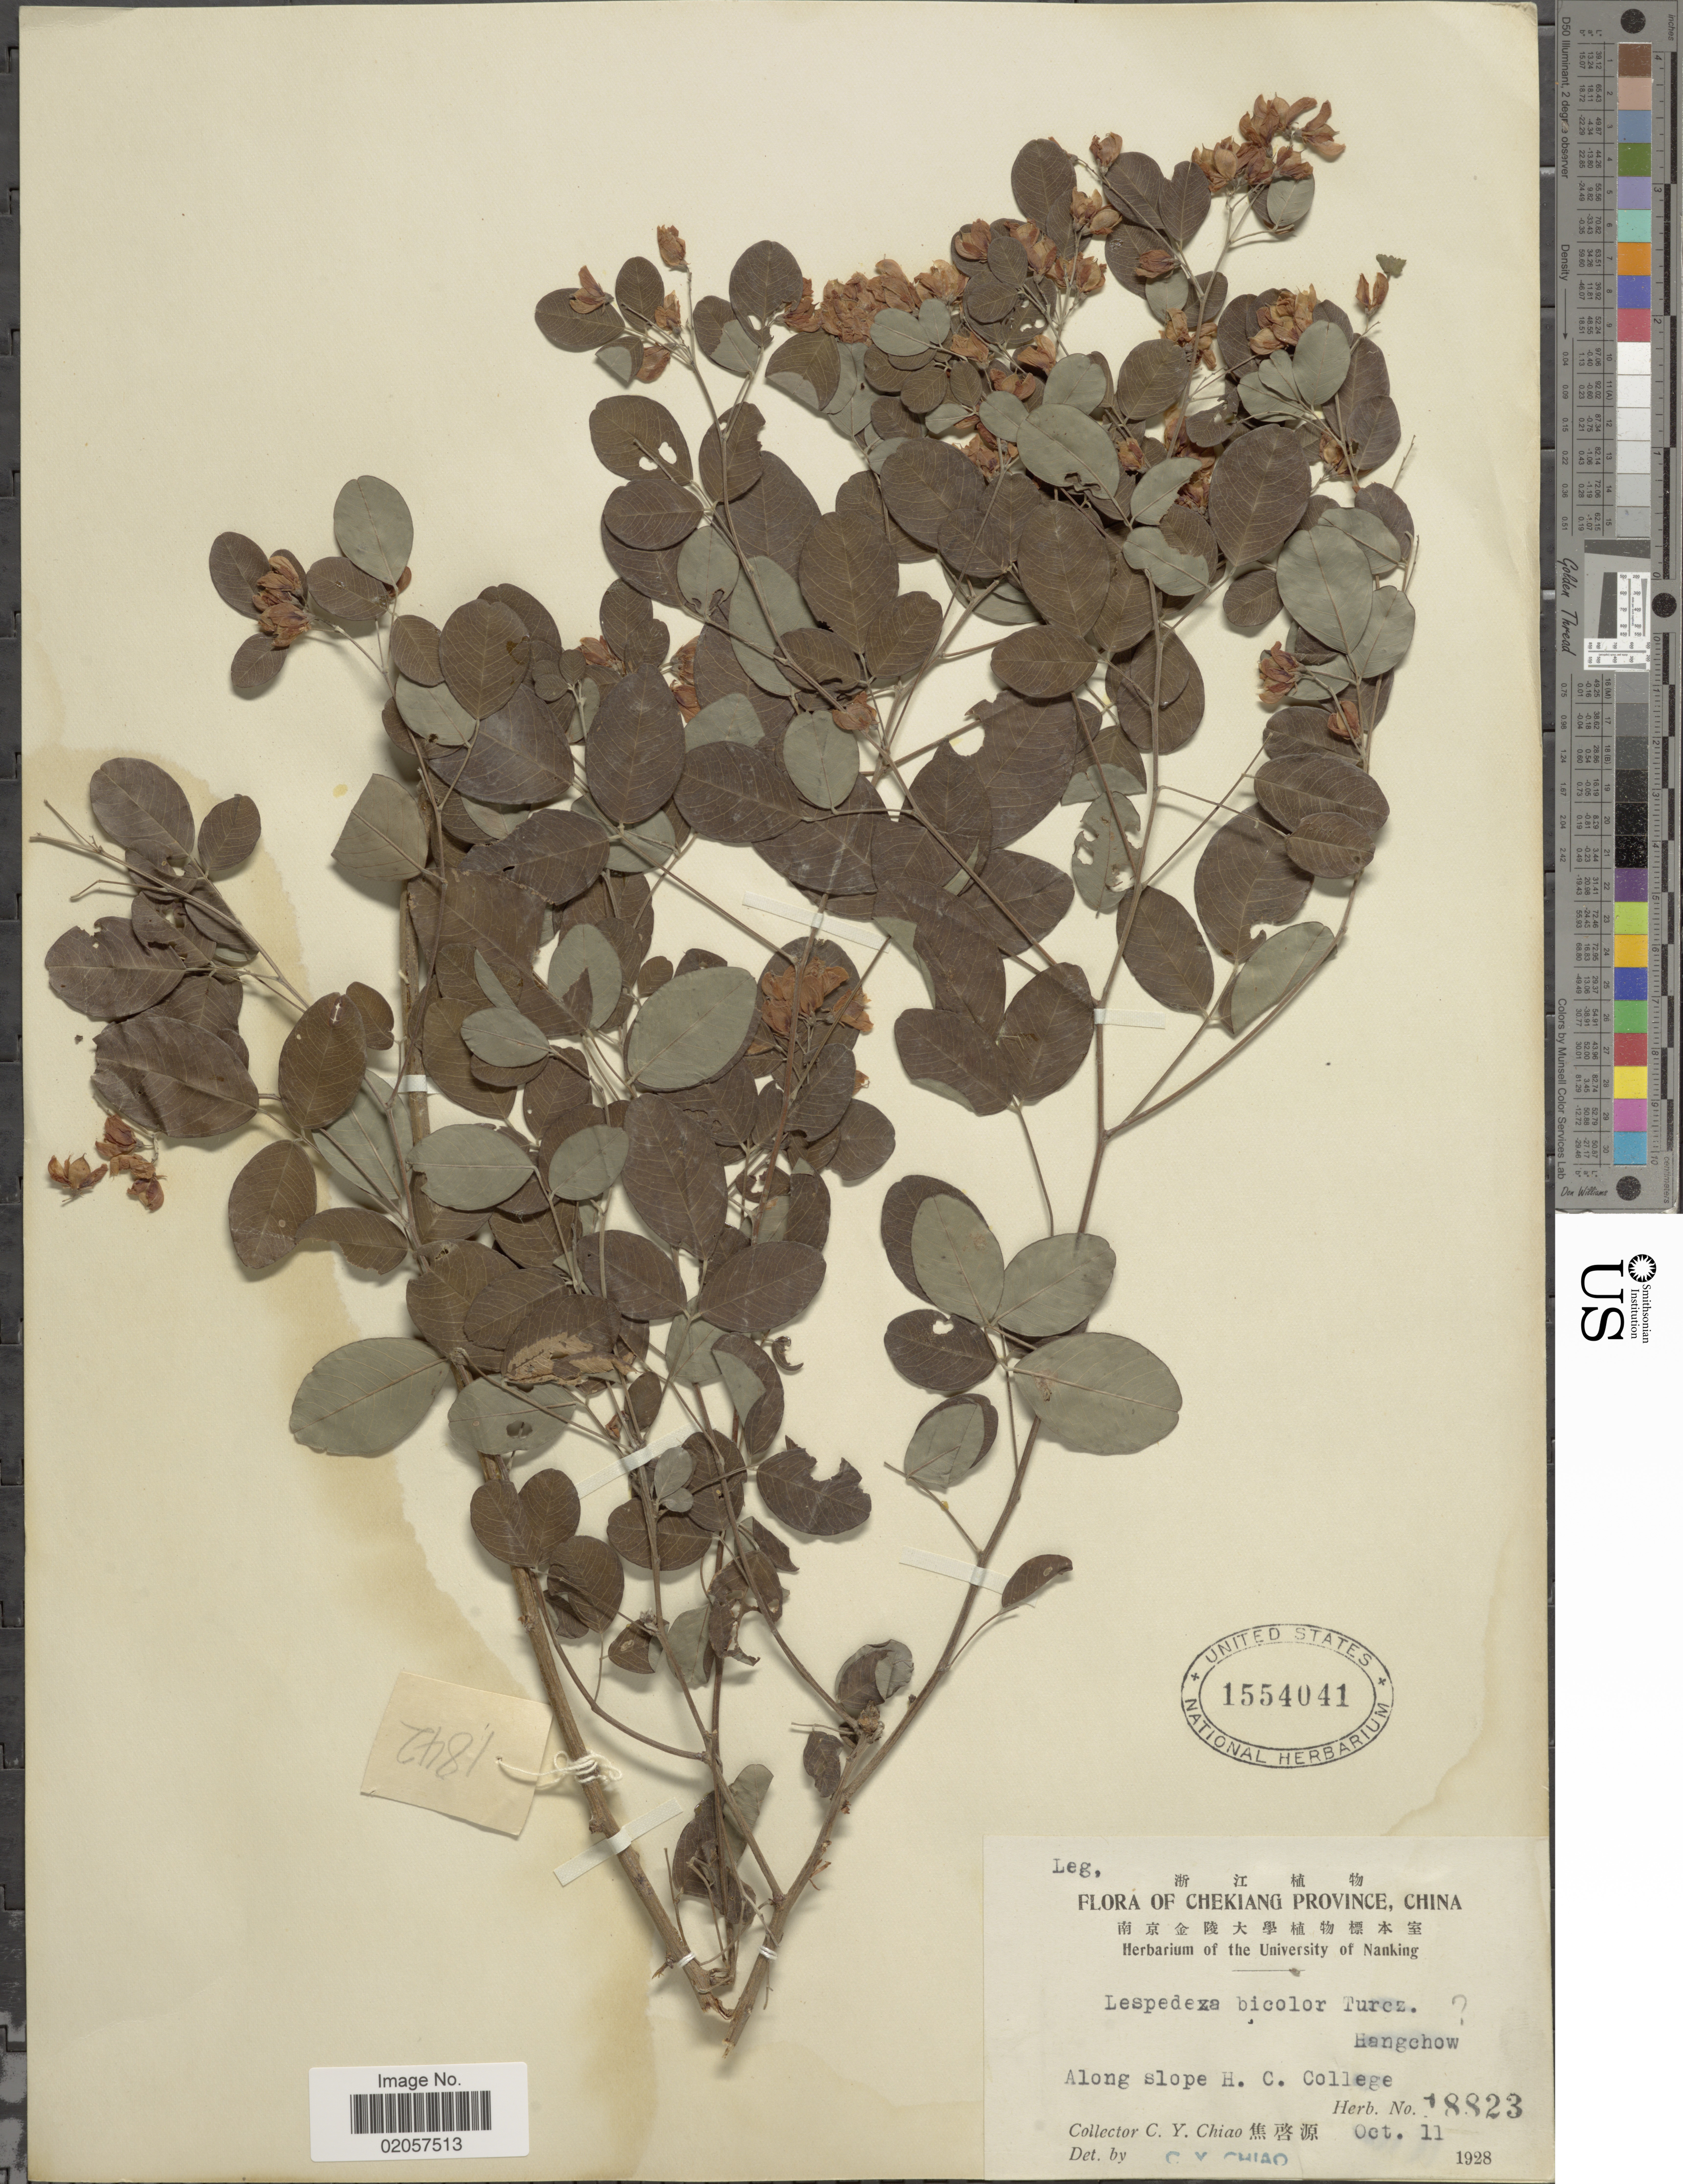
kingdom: Plantae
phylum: Tracheophyta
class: Magnoliopsida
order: Fabales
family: Fabaceae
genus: Lespedeza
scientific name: Lespedeza bicolor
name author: Turcz.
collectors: C. Y. Chiao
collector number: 18823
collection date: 1928-10-11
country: China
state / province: Zhejiang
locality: Chekiang Province, China. Along slope H.C. College.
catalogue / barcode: US 1554041